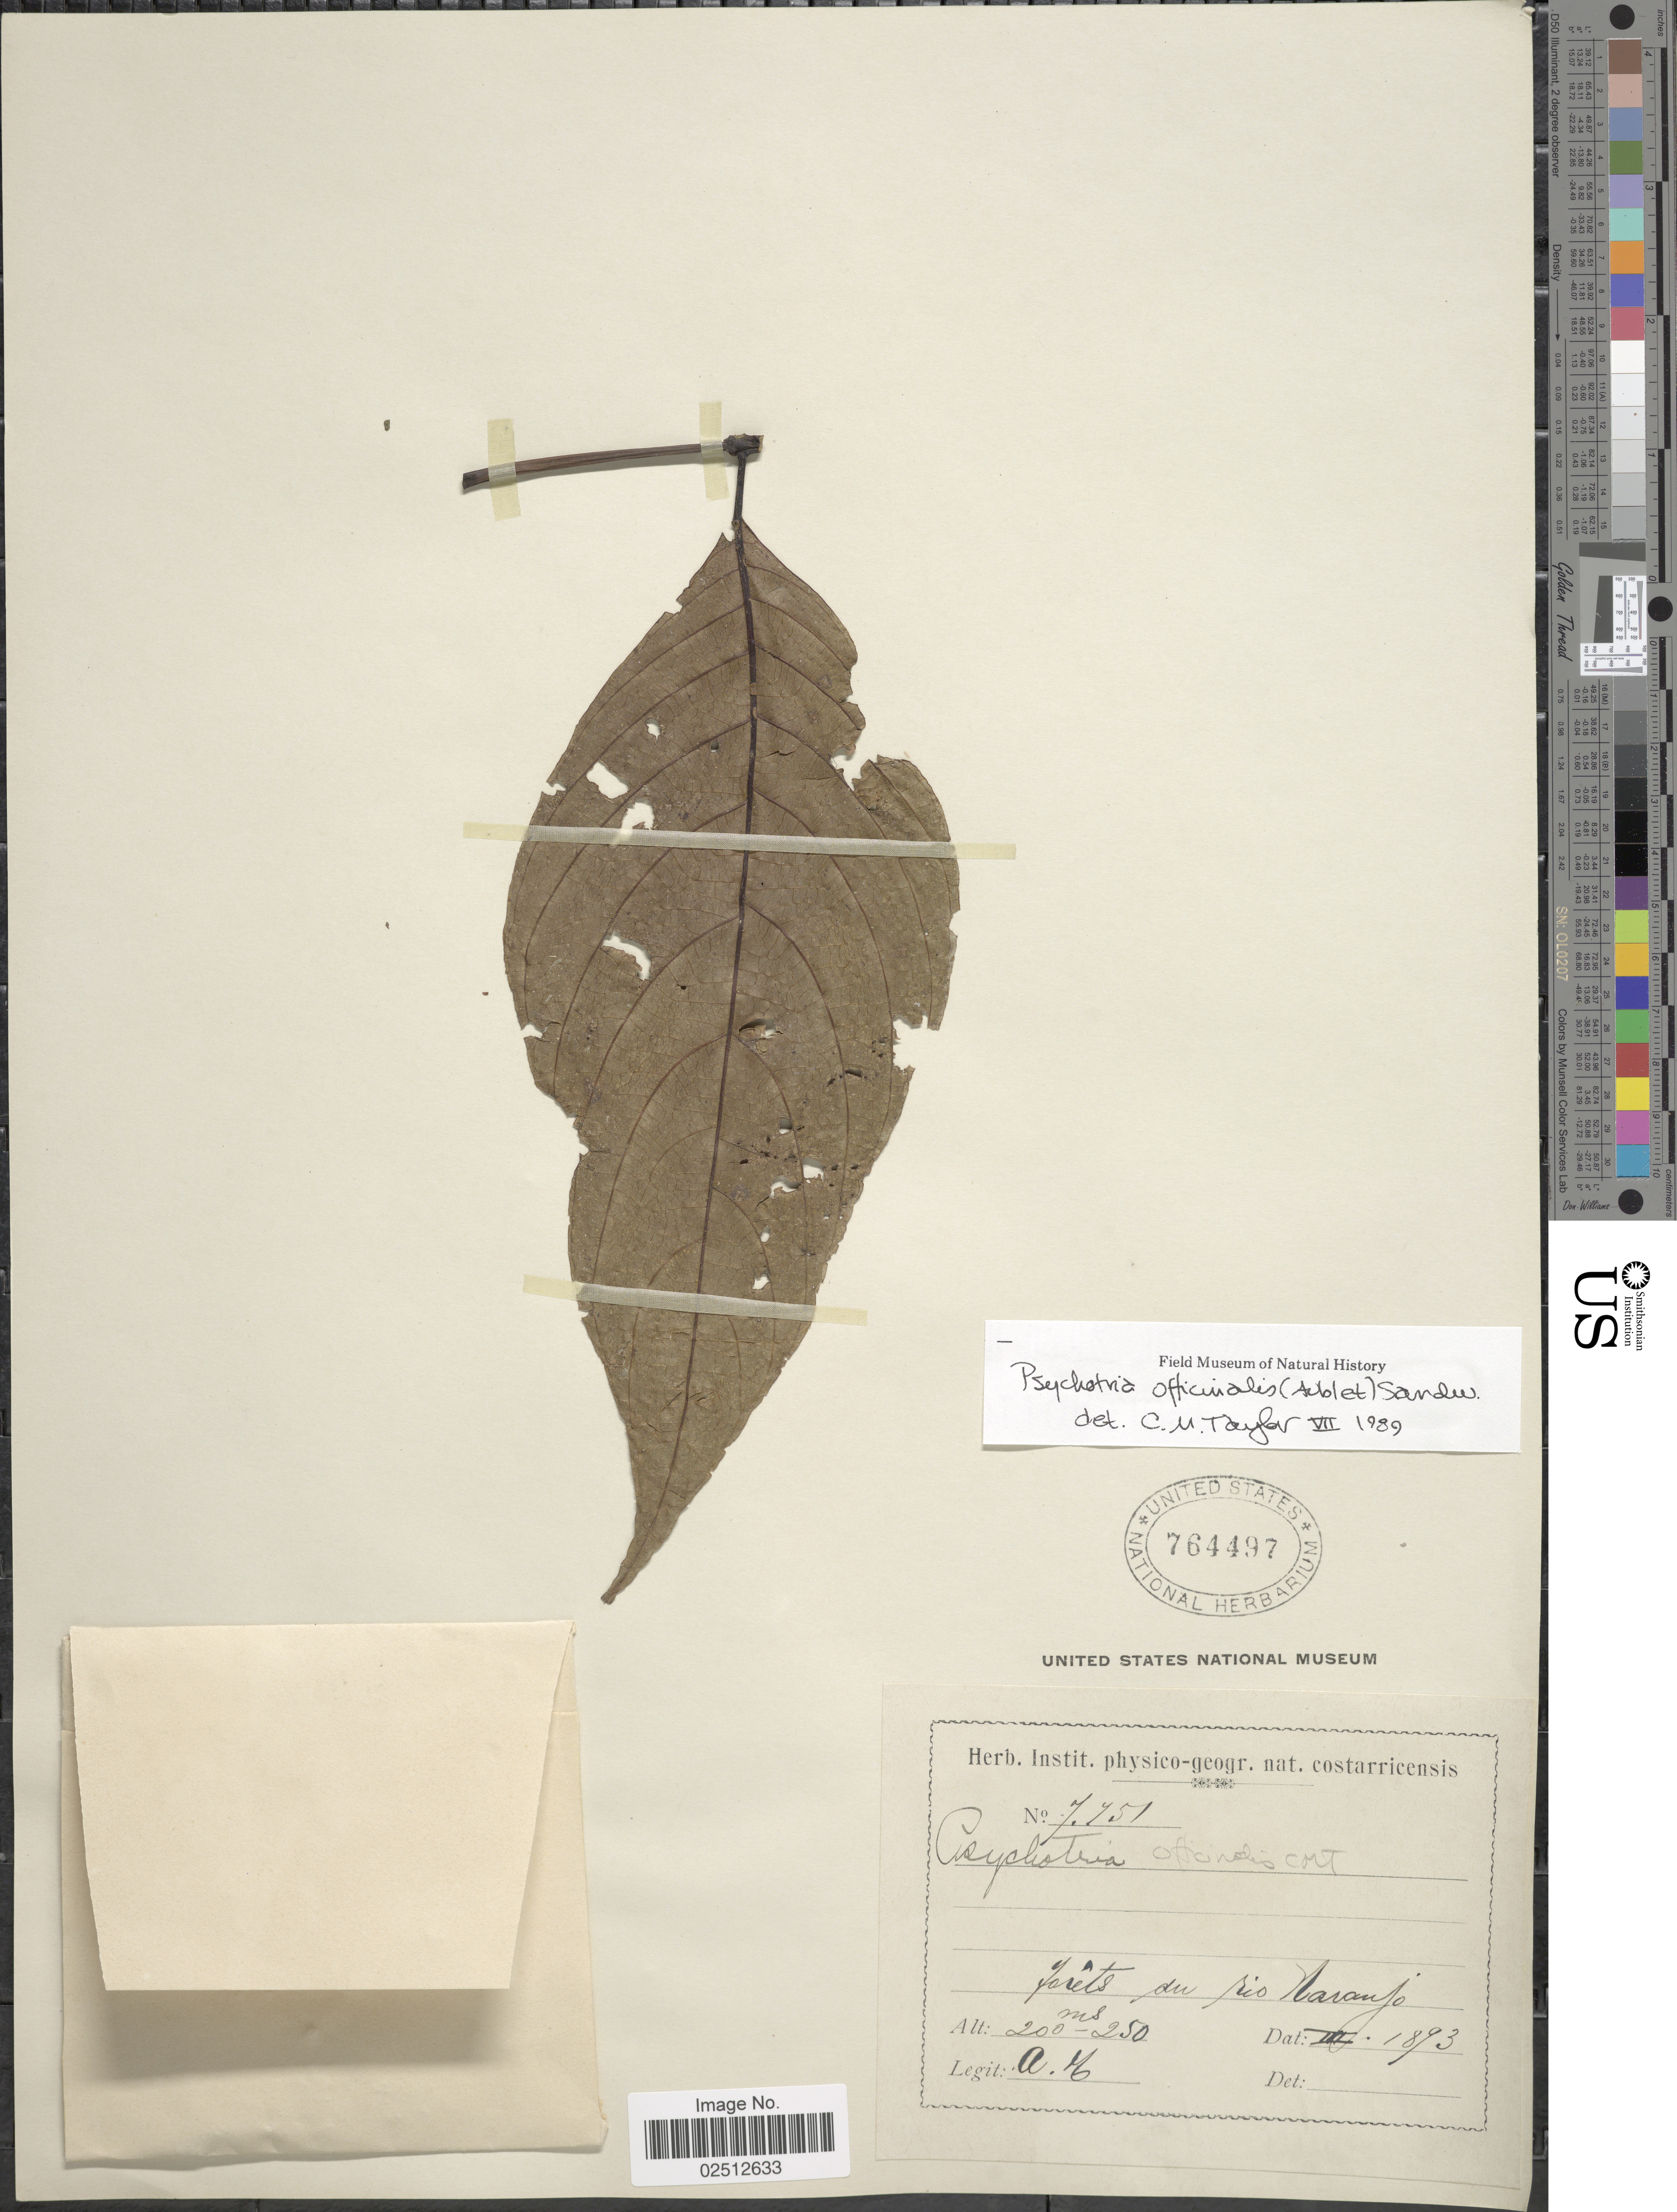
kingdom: Plantae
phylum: Tracheophyta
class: Magnoliopsida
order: Gentianales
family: Rubiaceae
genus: Psychotria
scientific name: Psychotria officinalis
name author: (Aubl.) Raeusch.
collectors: A. T.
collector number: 7751*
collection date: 1893-03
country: Costa Rica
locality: Forets du rio Naranjo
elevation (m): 200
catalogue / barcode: US 764497